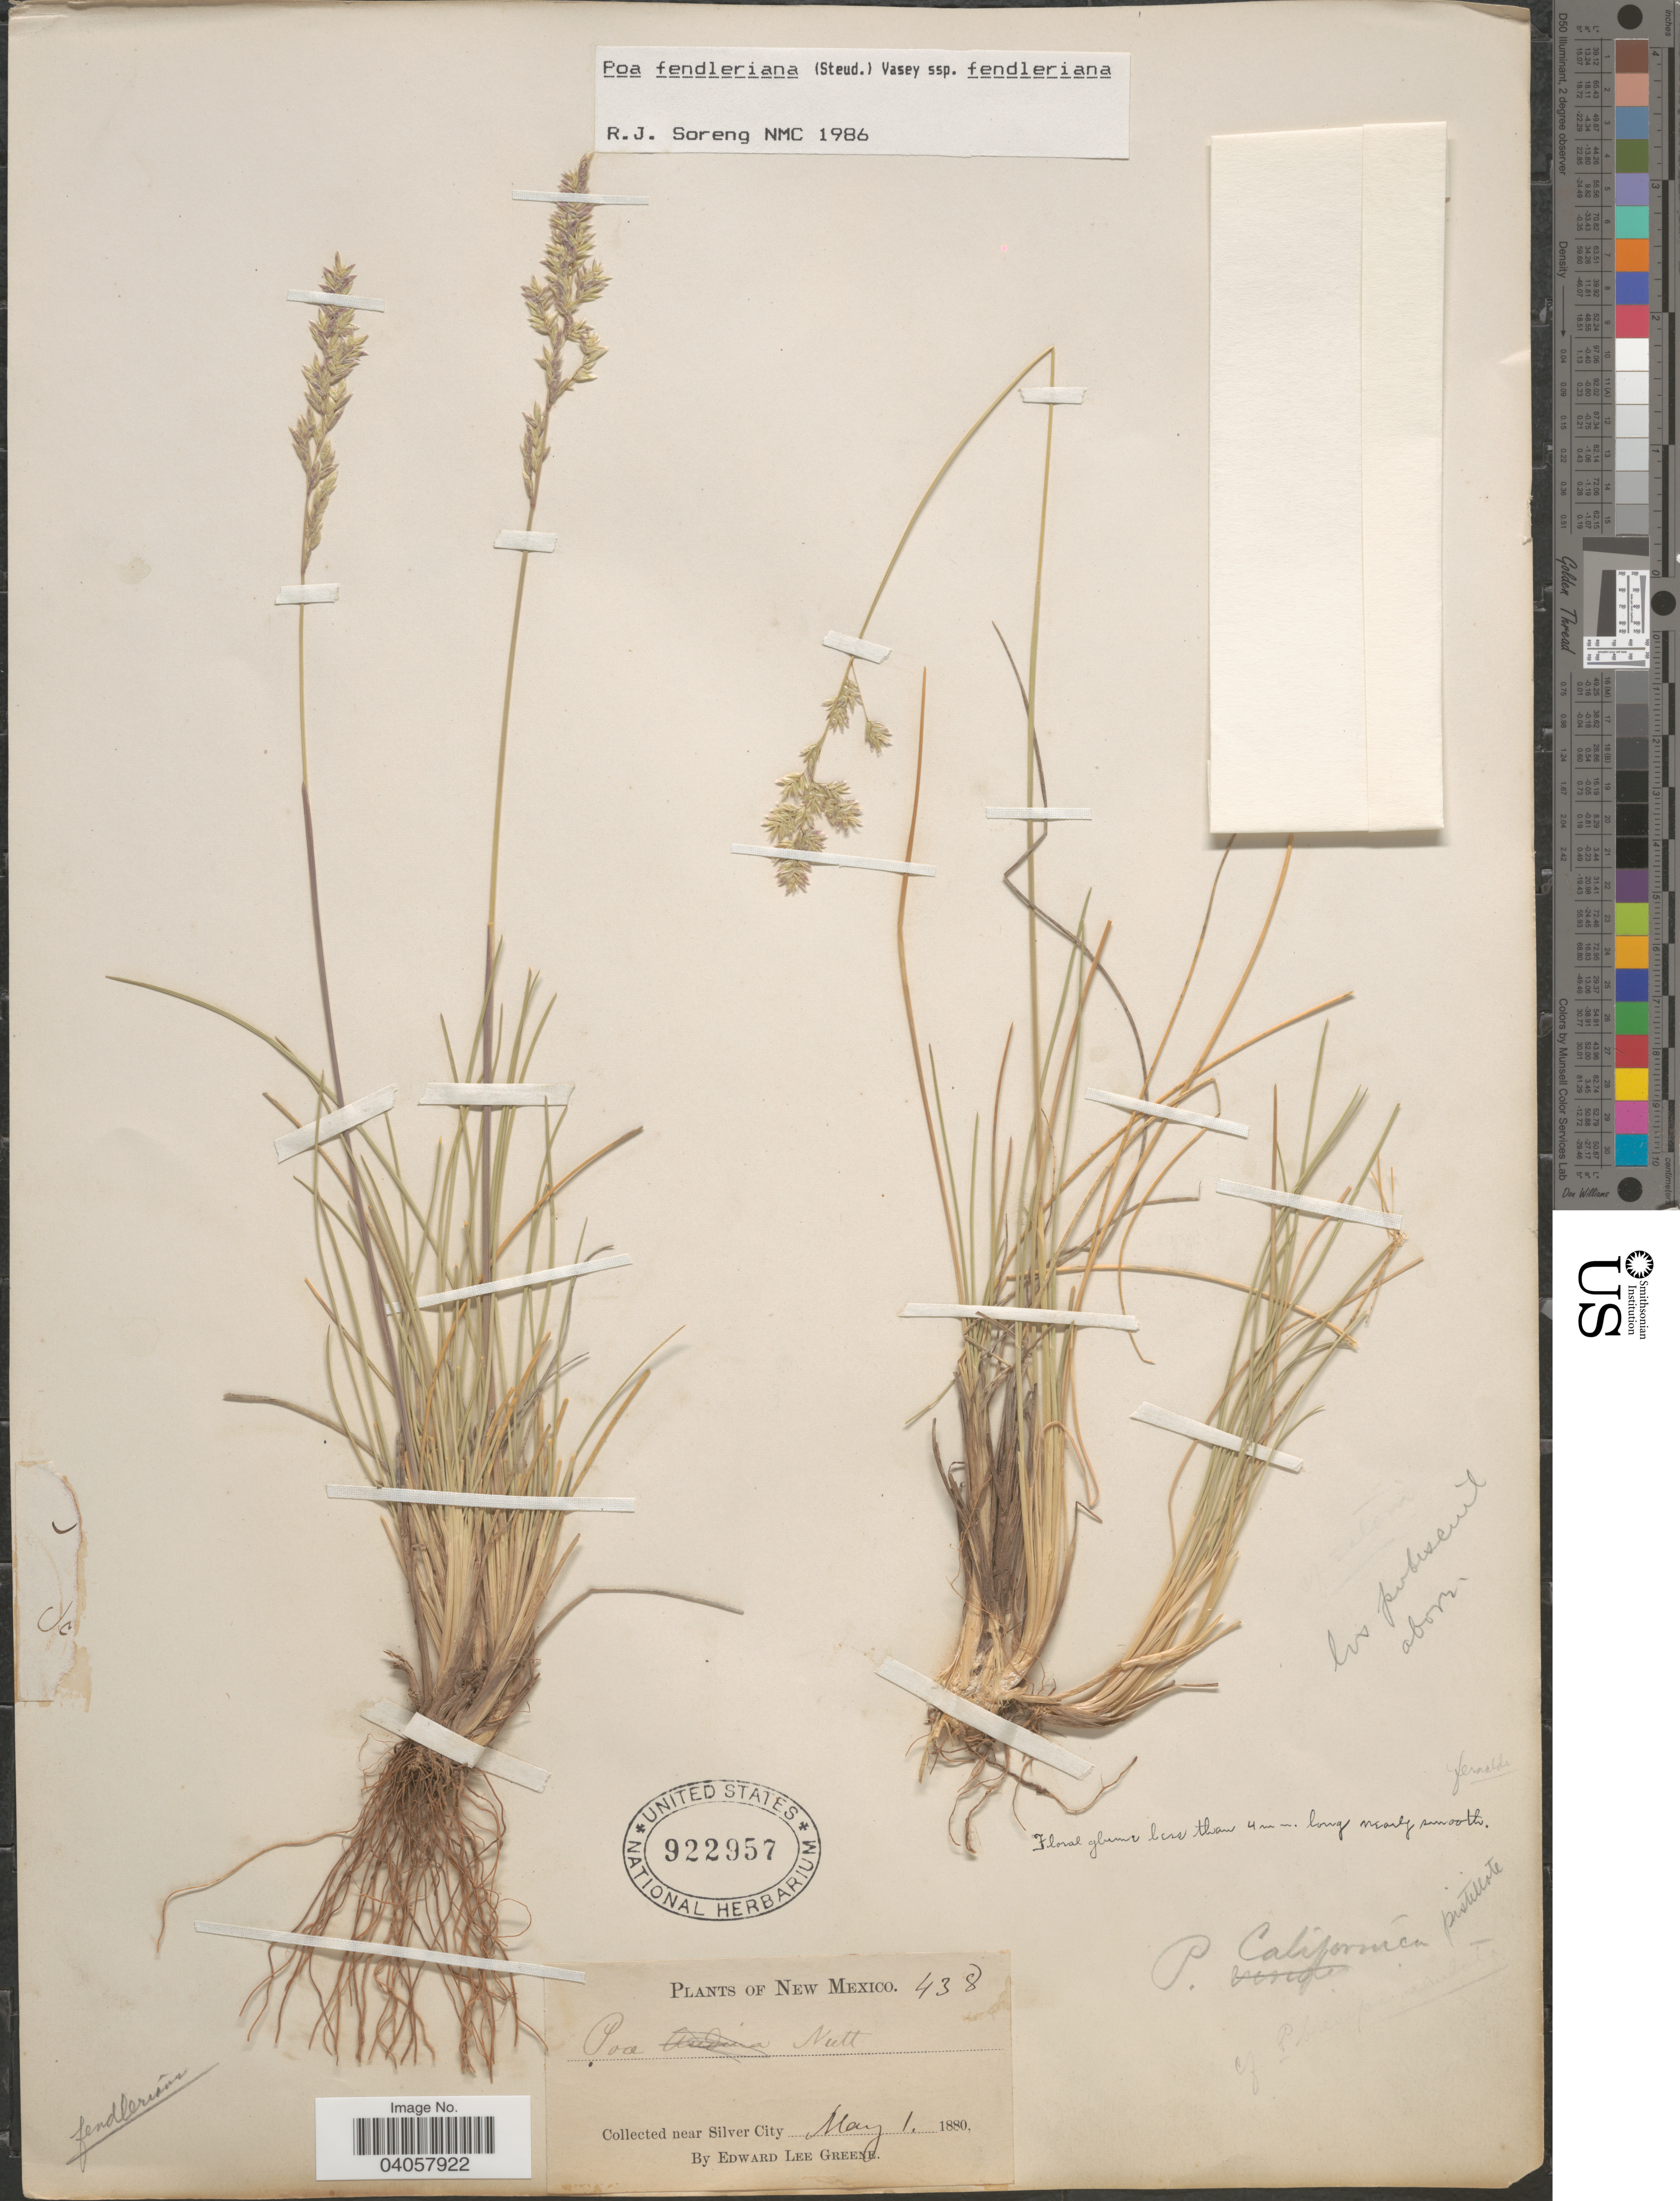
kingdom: Plantae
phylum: Tracheophyta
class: Liliopsida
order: Poales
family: Poaceae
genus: Poa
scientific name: Poa fendleriana subsp. fendleriana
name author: (Steud.) Vasey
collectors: E. L. Greene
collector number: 438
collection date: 1880-05-01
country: United States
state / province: New Mexico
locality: Near Silver City.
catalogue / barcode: US 922957